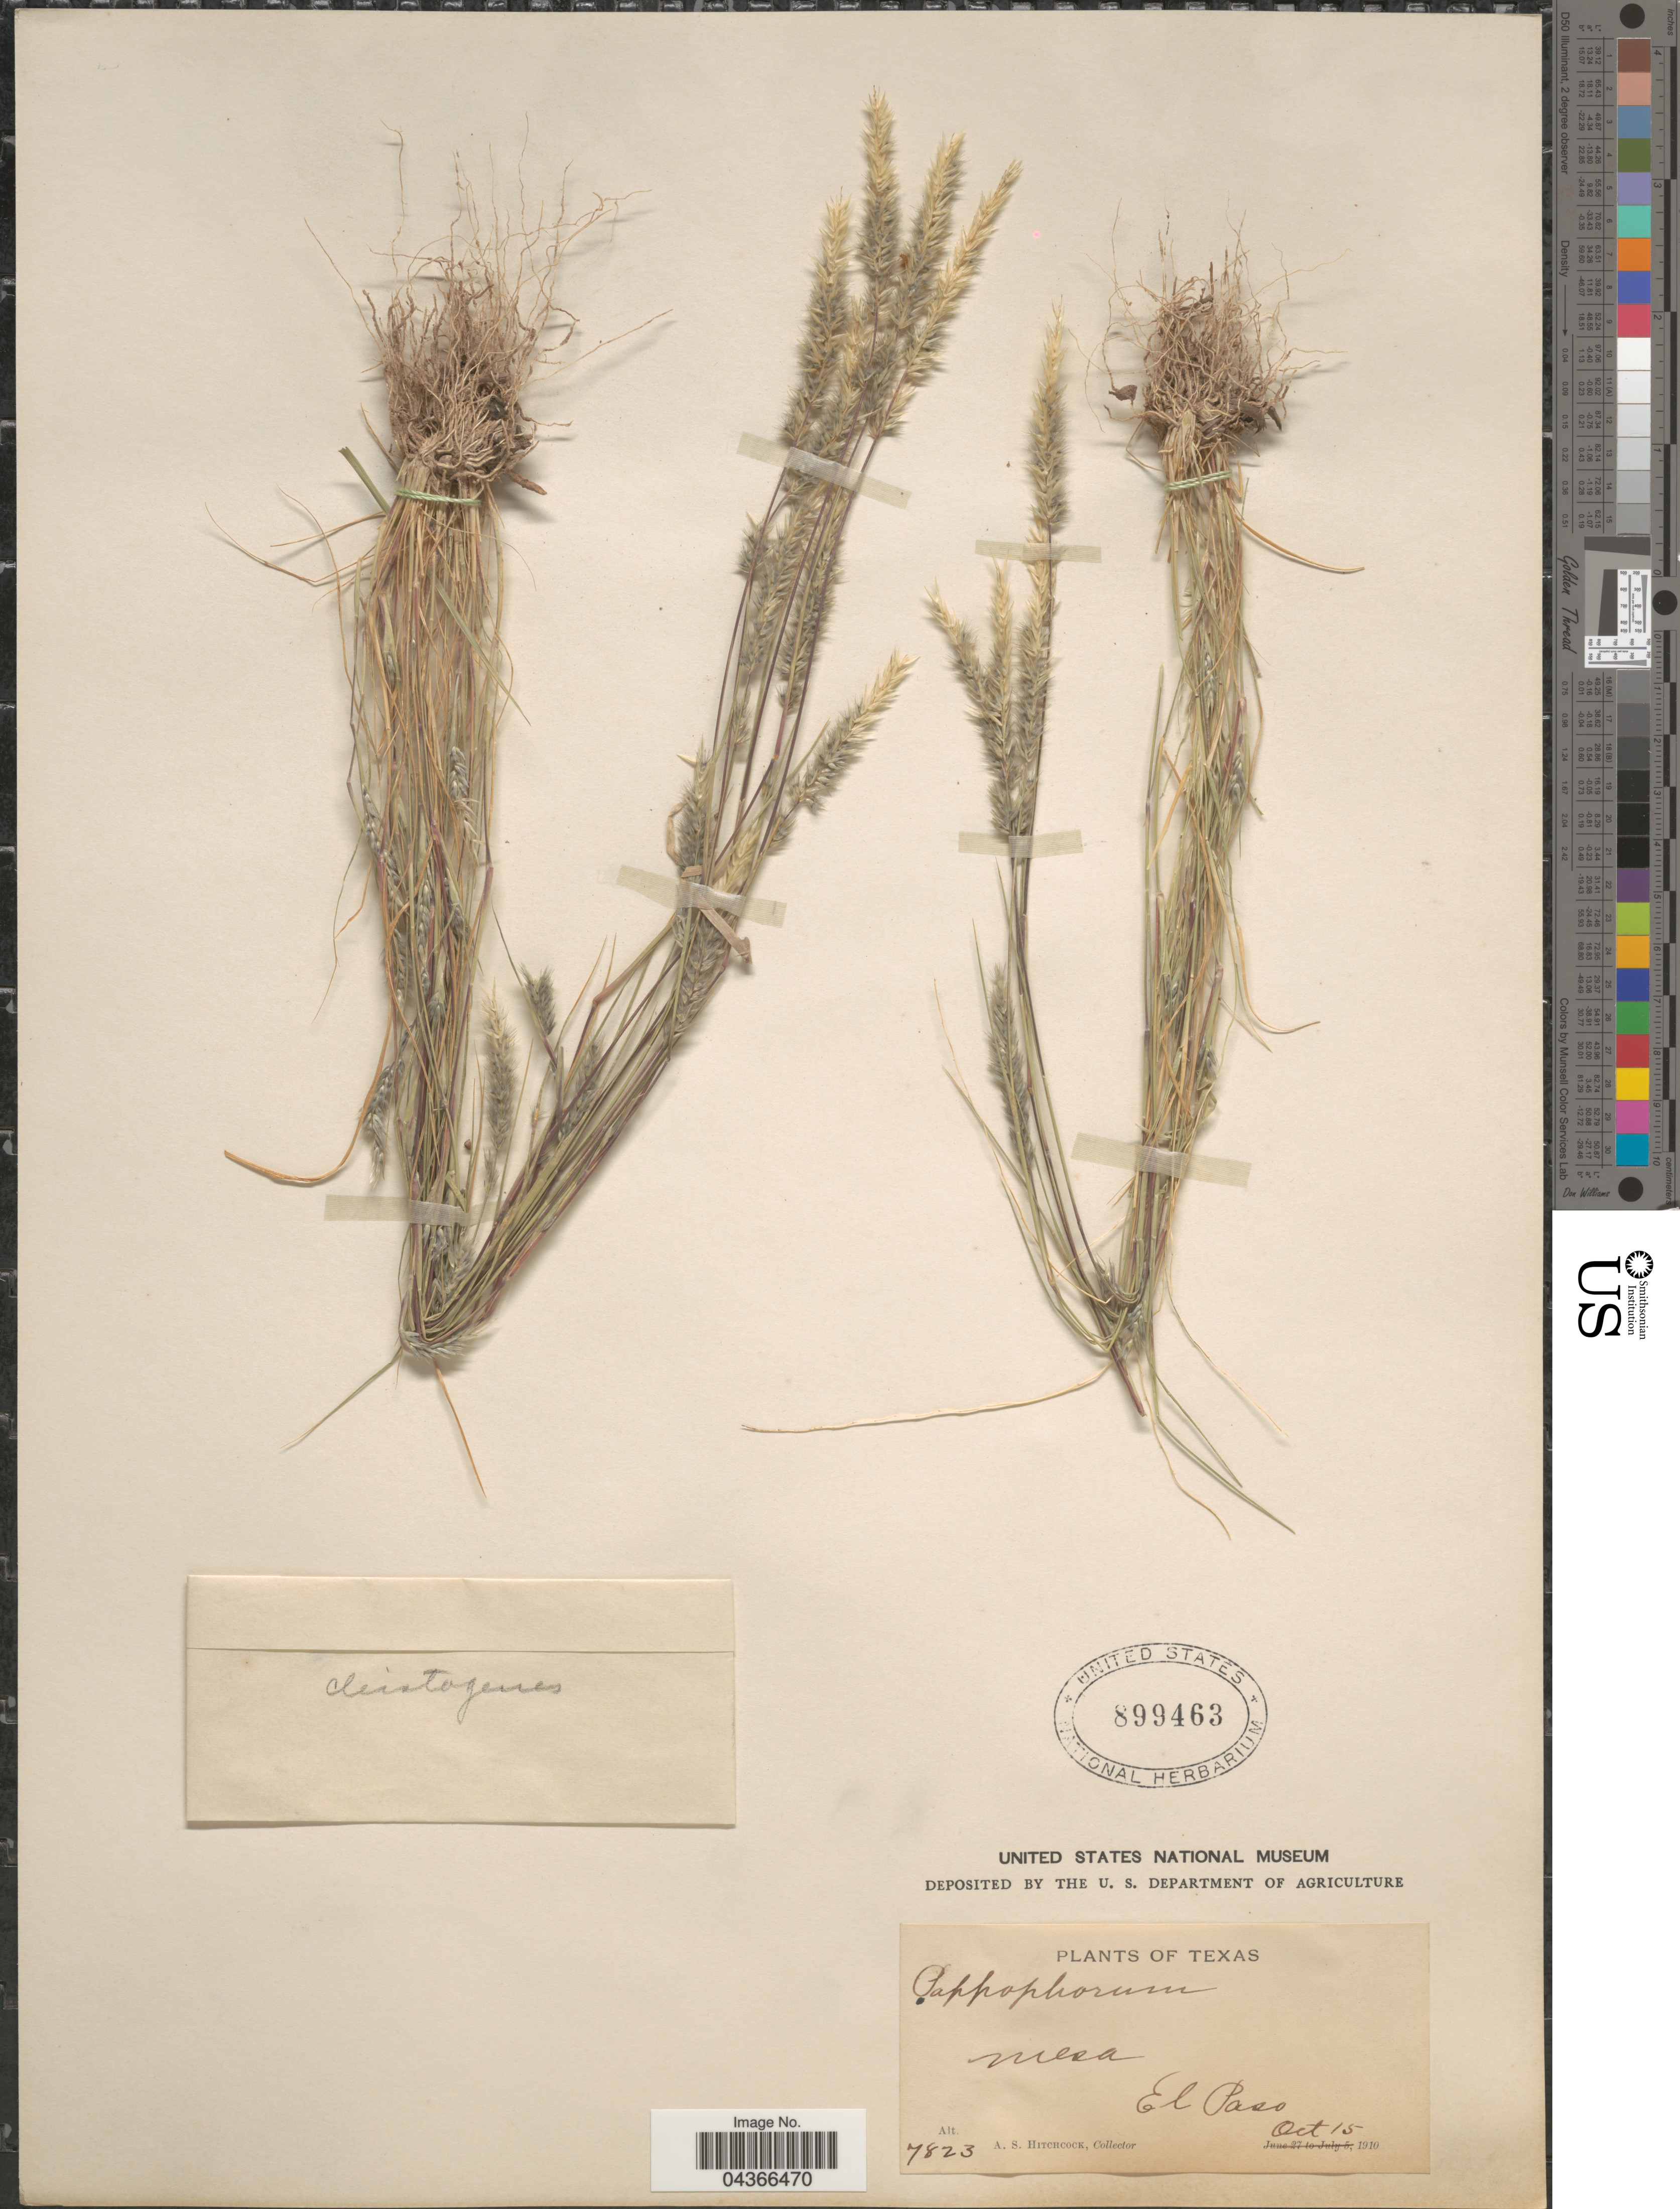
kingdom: Plantae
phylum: Tracheophyta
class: Liliopsida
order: Poales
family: Poaceae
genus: Enneapogon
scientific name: Enneapogon desvauxii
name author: P. Beauv.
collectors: A. S. Hitchcock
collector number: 7823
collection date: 1910-10-15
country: United States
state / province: Texas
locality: Mesa. El Paso.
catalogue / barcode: US 899463